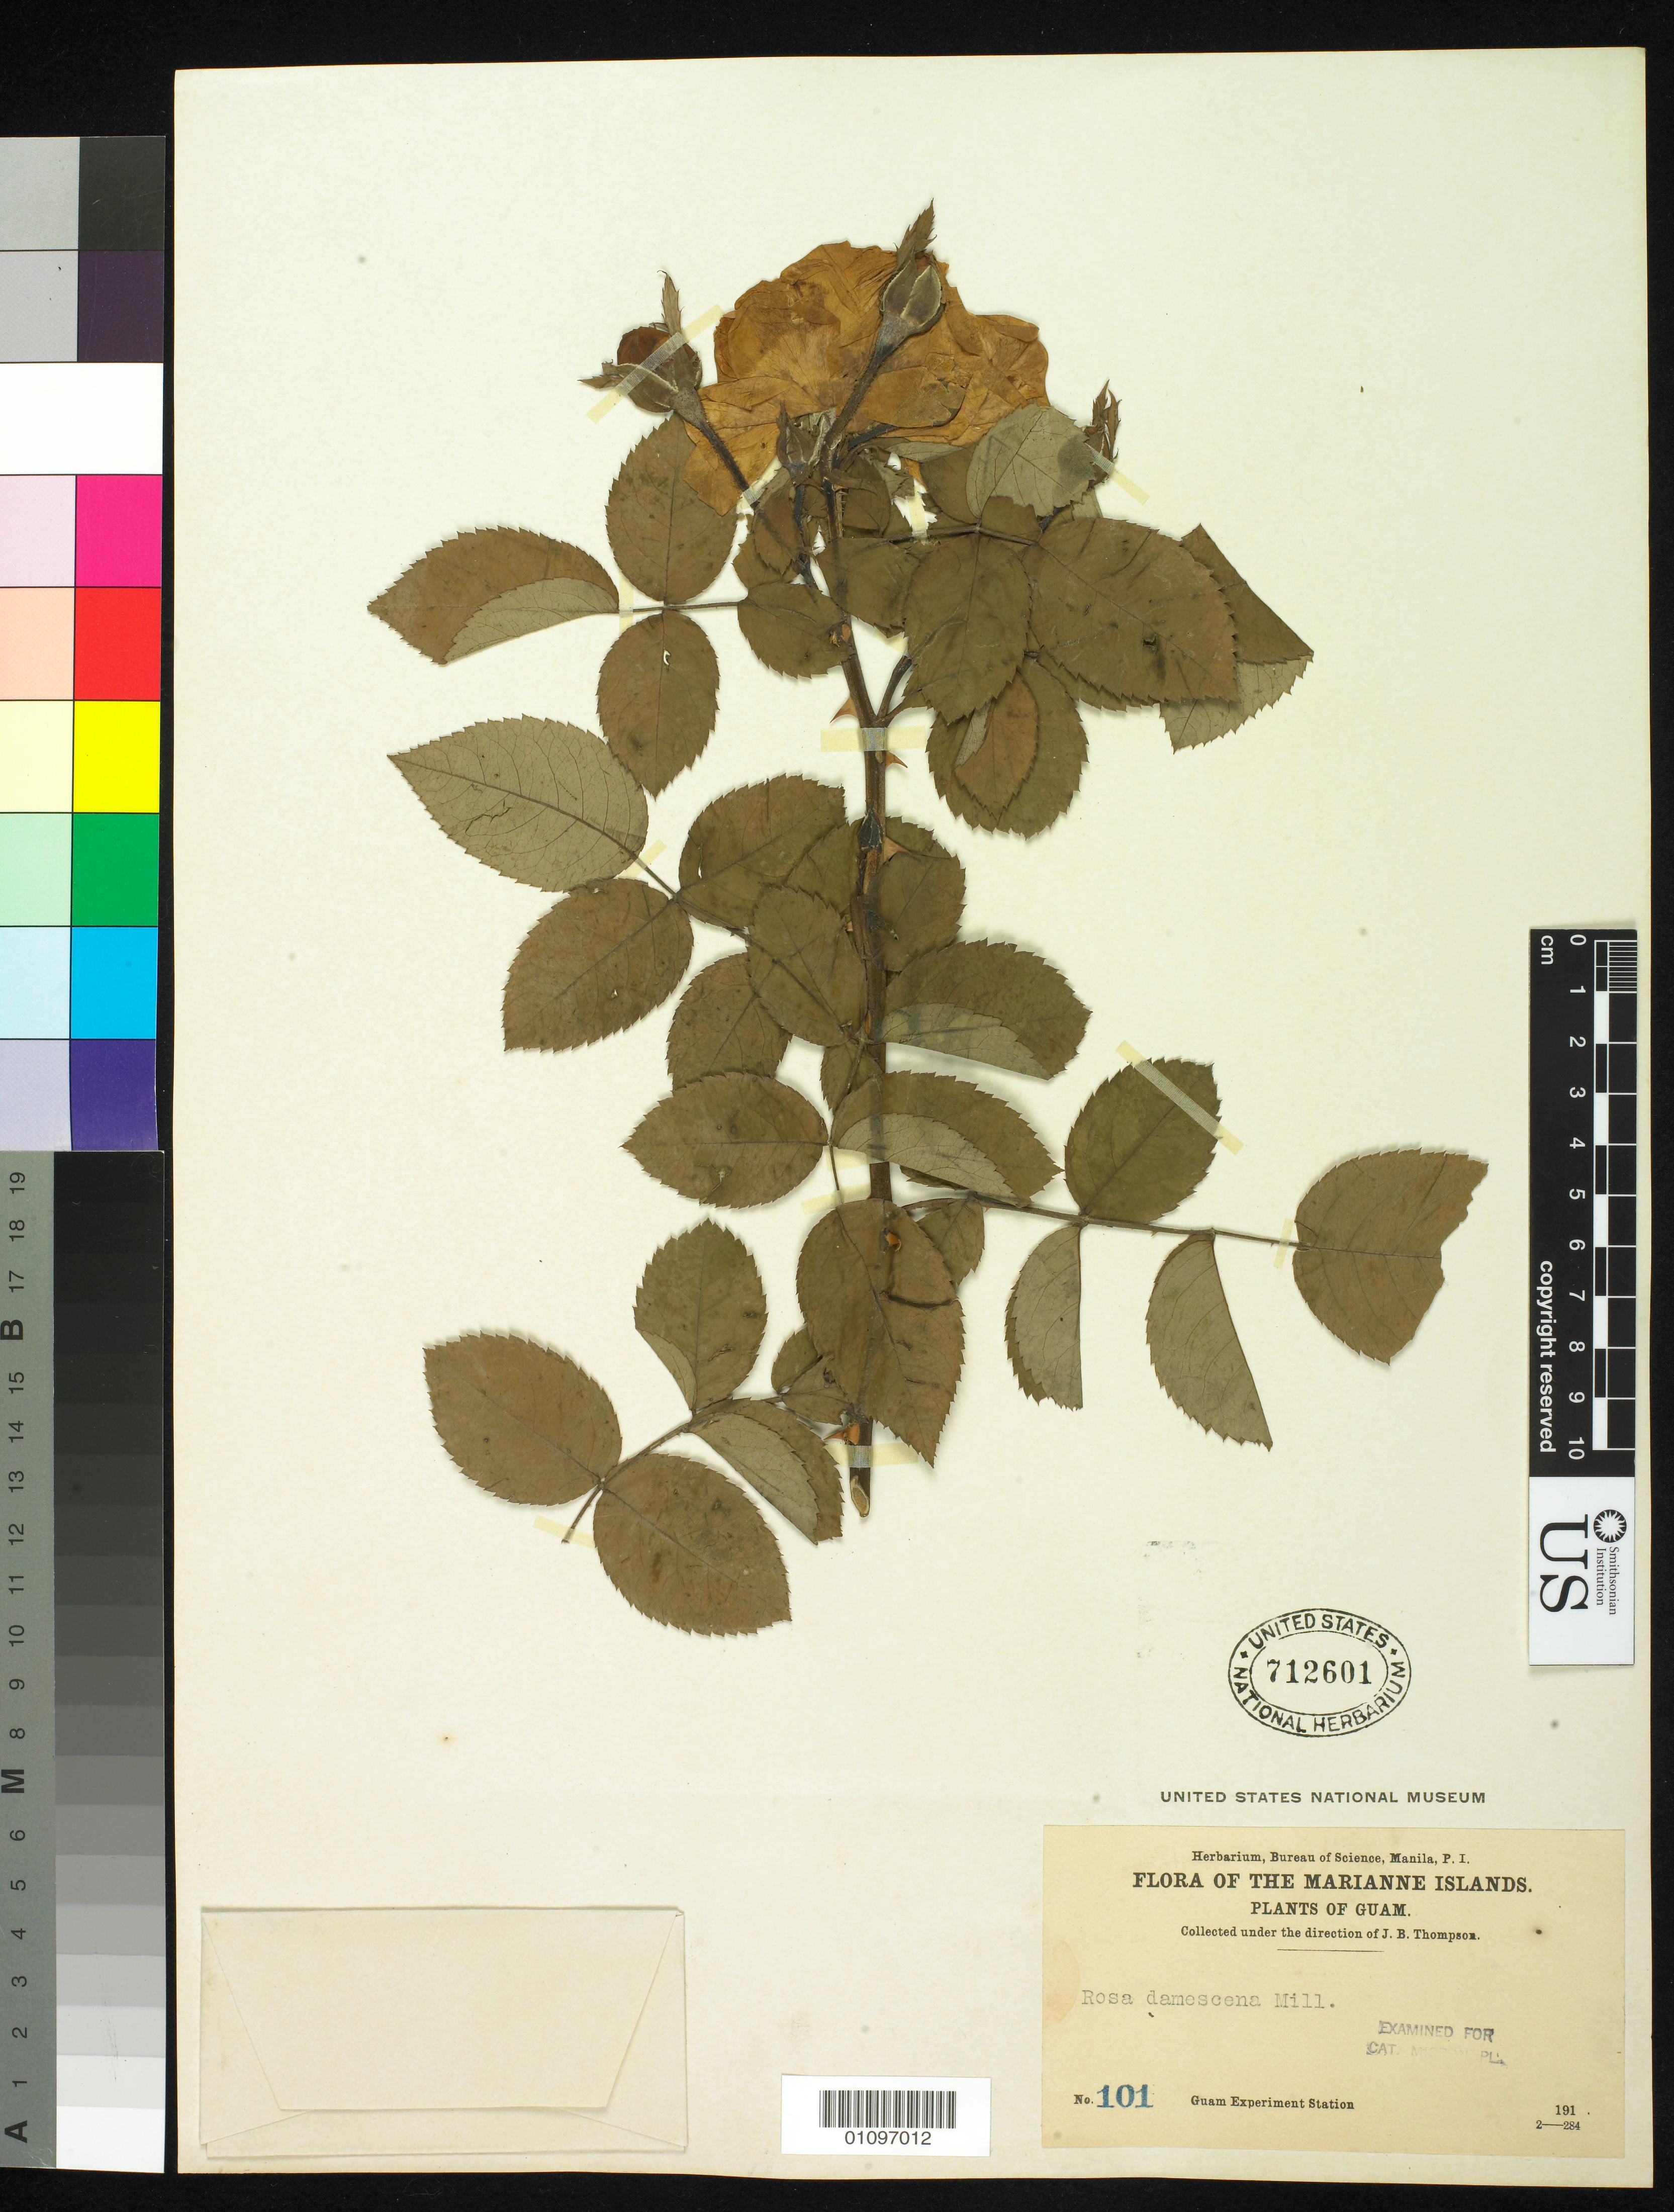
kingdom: Plantae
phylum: Tracheophyta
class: Magnoliopsida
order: Rosales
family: Rosaceae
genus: Rosa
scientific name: Rosa damascena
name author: Mill.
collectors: J. B. Thompson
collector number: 101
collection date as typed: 191-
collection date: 1910/1919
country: Guam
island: Guam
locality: guam experiment station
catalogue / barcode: US 712601